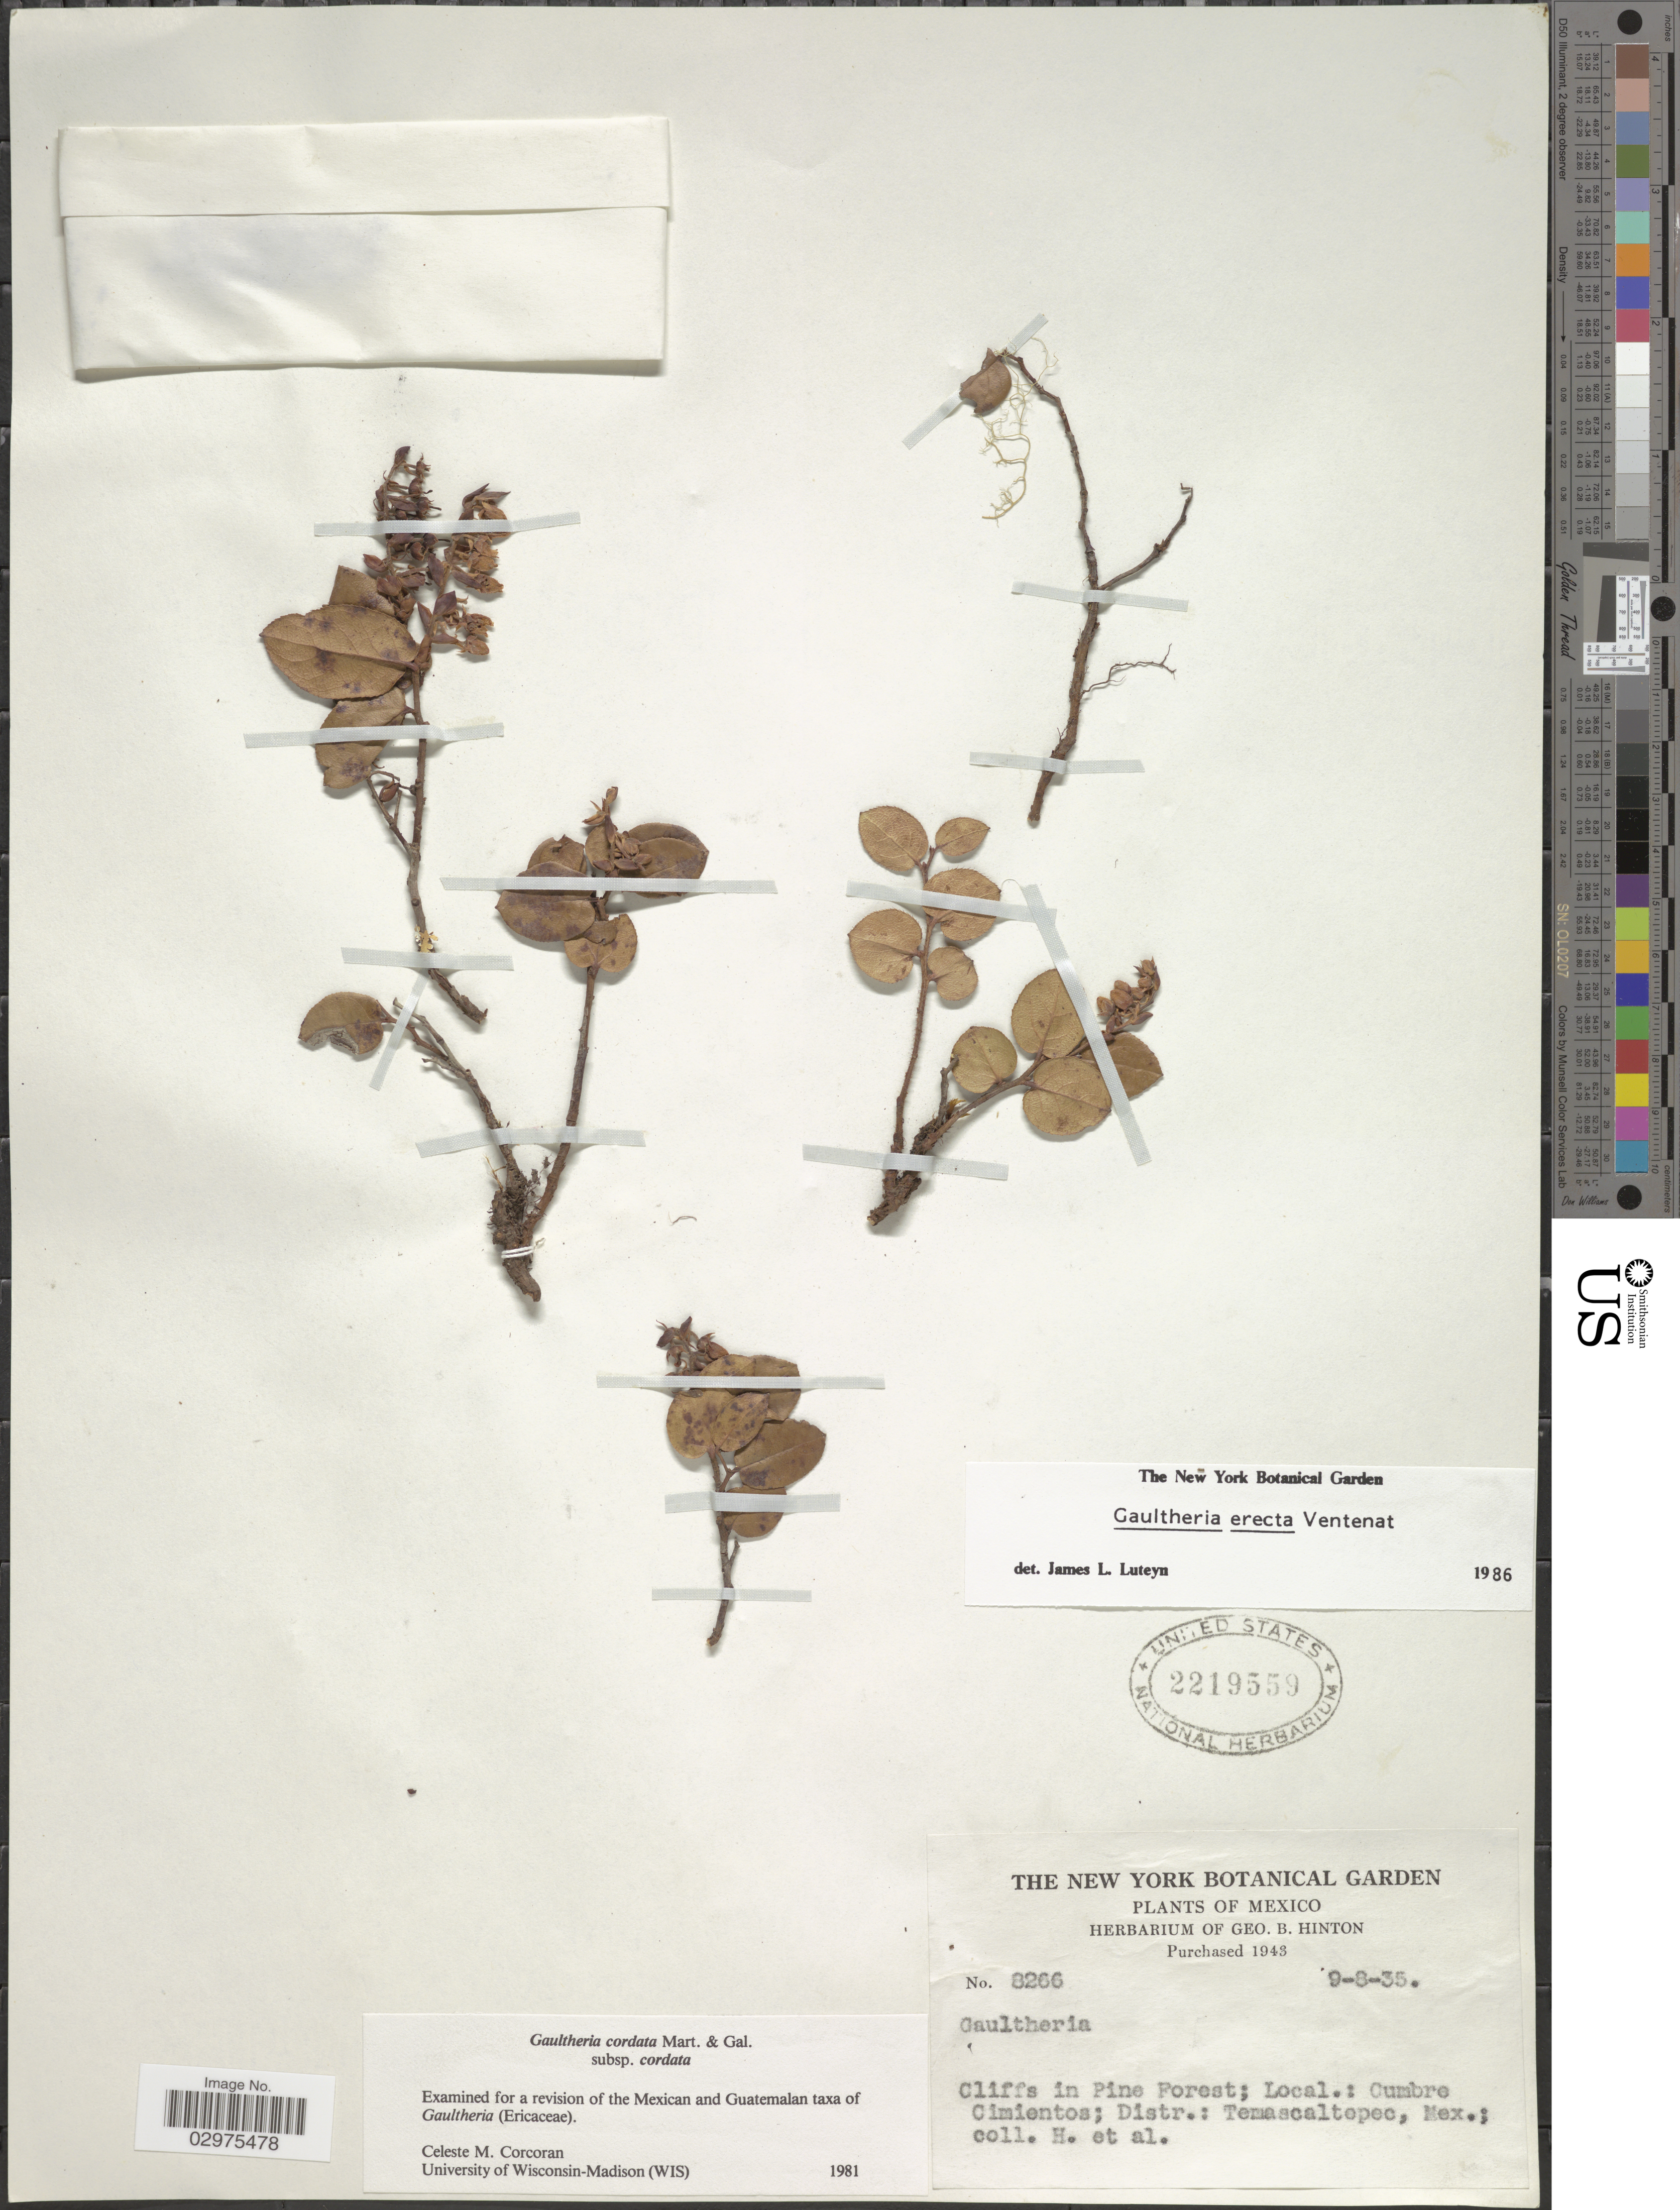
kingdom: Plantae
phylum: Tracheophyta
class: Magnoliopsida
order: Ericales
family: Ericaceae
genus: Gaultheria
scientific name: Gaultheria erecta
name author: Vent.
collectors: G. B. Hinton & et al.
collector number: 8266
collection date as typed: Transcribed d/m/y: 9/8/35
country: Mexico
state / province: México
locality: Cumbre Cimientos; Distr.: Temascaltepec.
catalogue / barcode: US 2219559